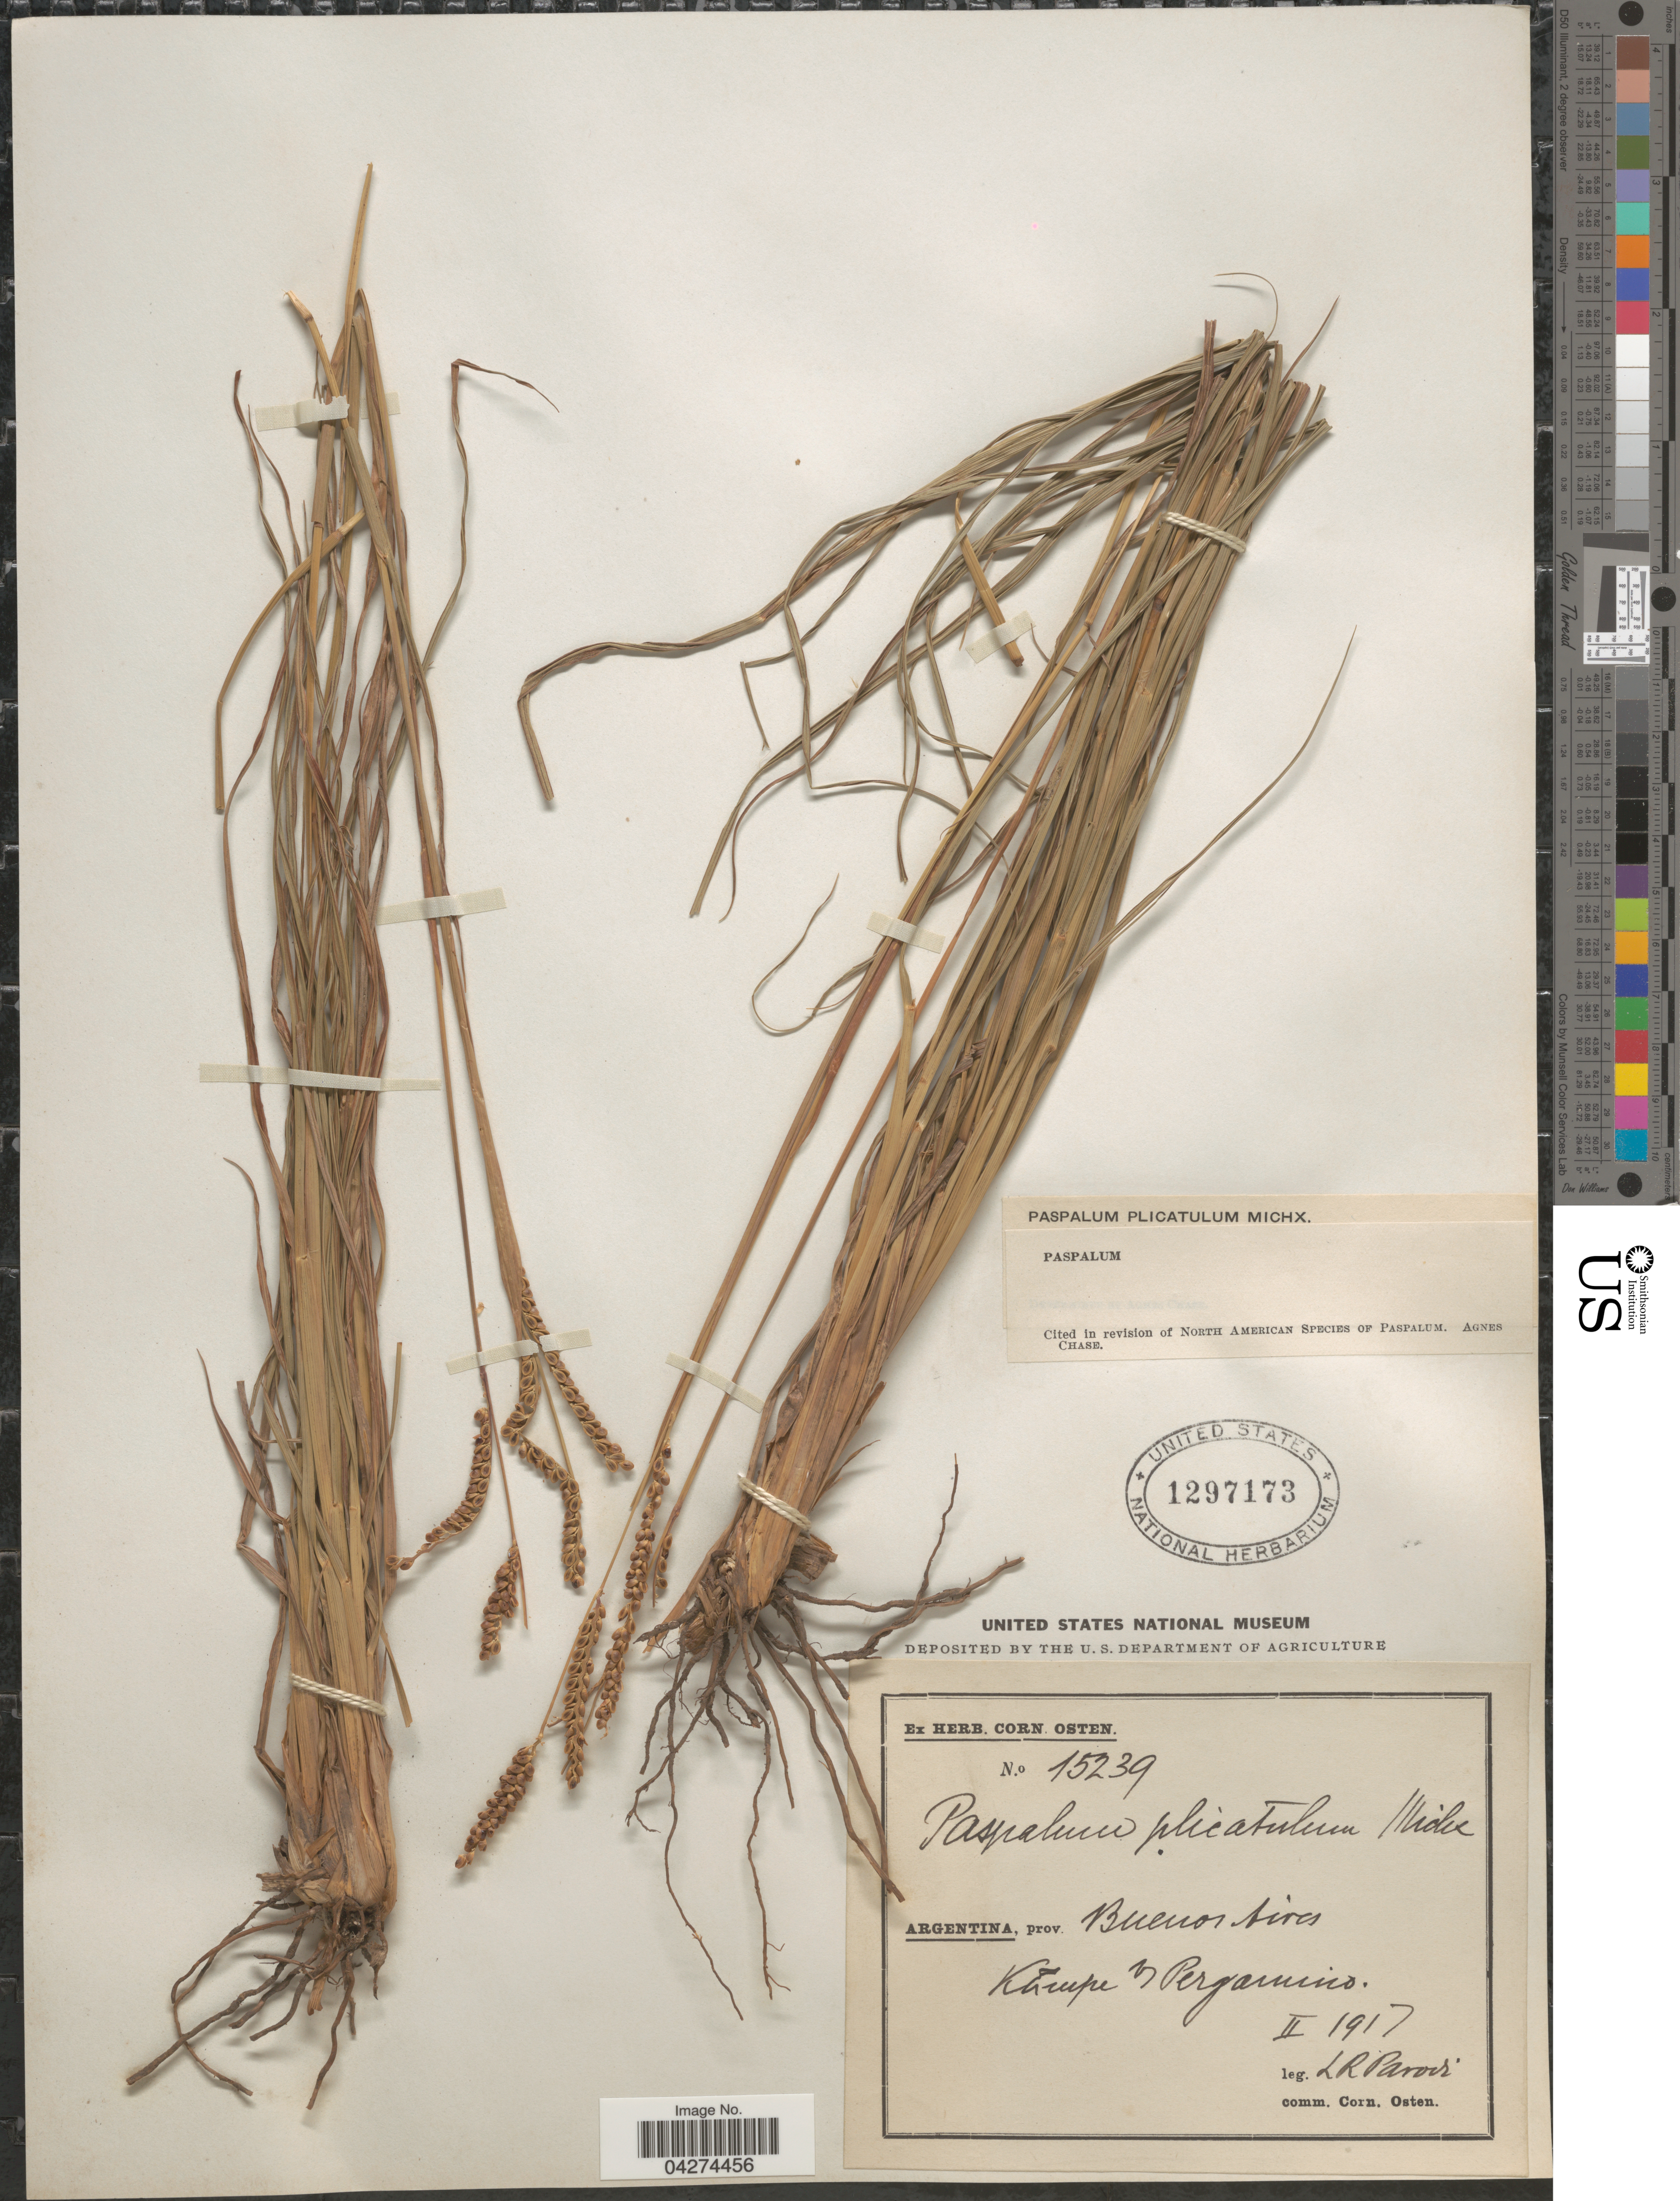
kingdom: Plantae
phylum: Tracheophyta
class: Liliopsida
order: Poales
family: Poaceae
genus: Paspalum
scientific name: Paspalum plicatulum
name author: Michx.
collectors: L. R. Parodi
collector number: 15239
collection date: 1917-02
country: Argentina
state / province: Buenos Aires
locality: Kampe de Pergamino.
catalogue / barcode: US 1297173